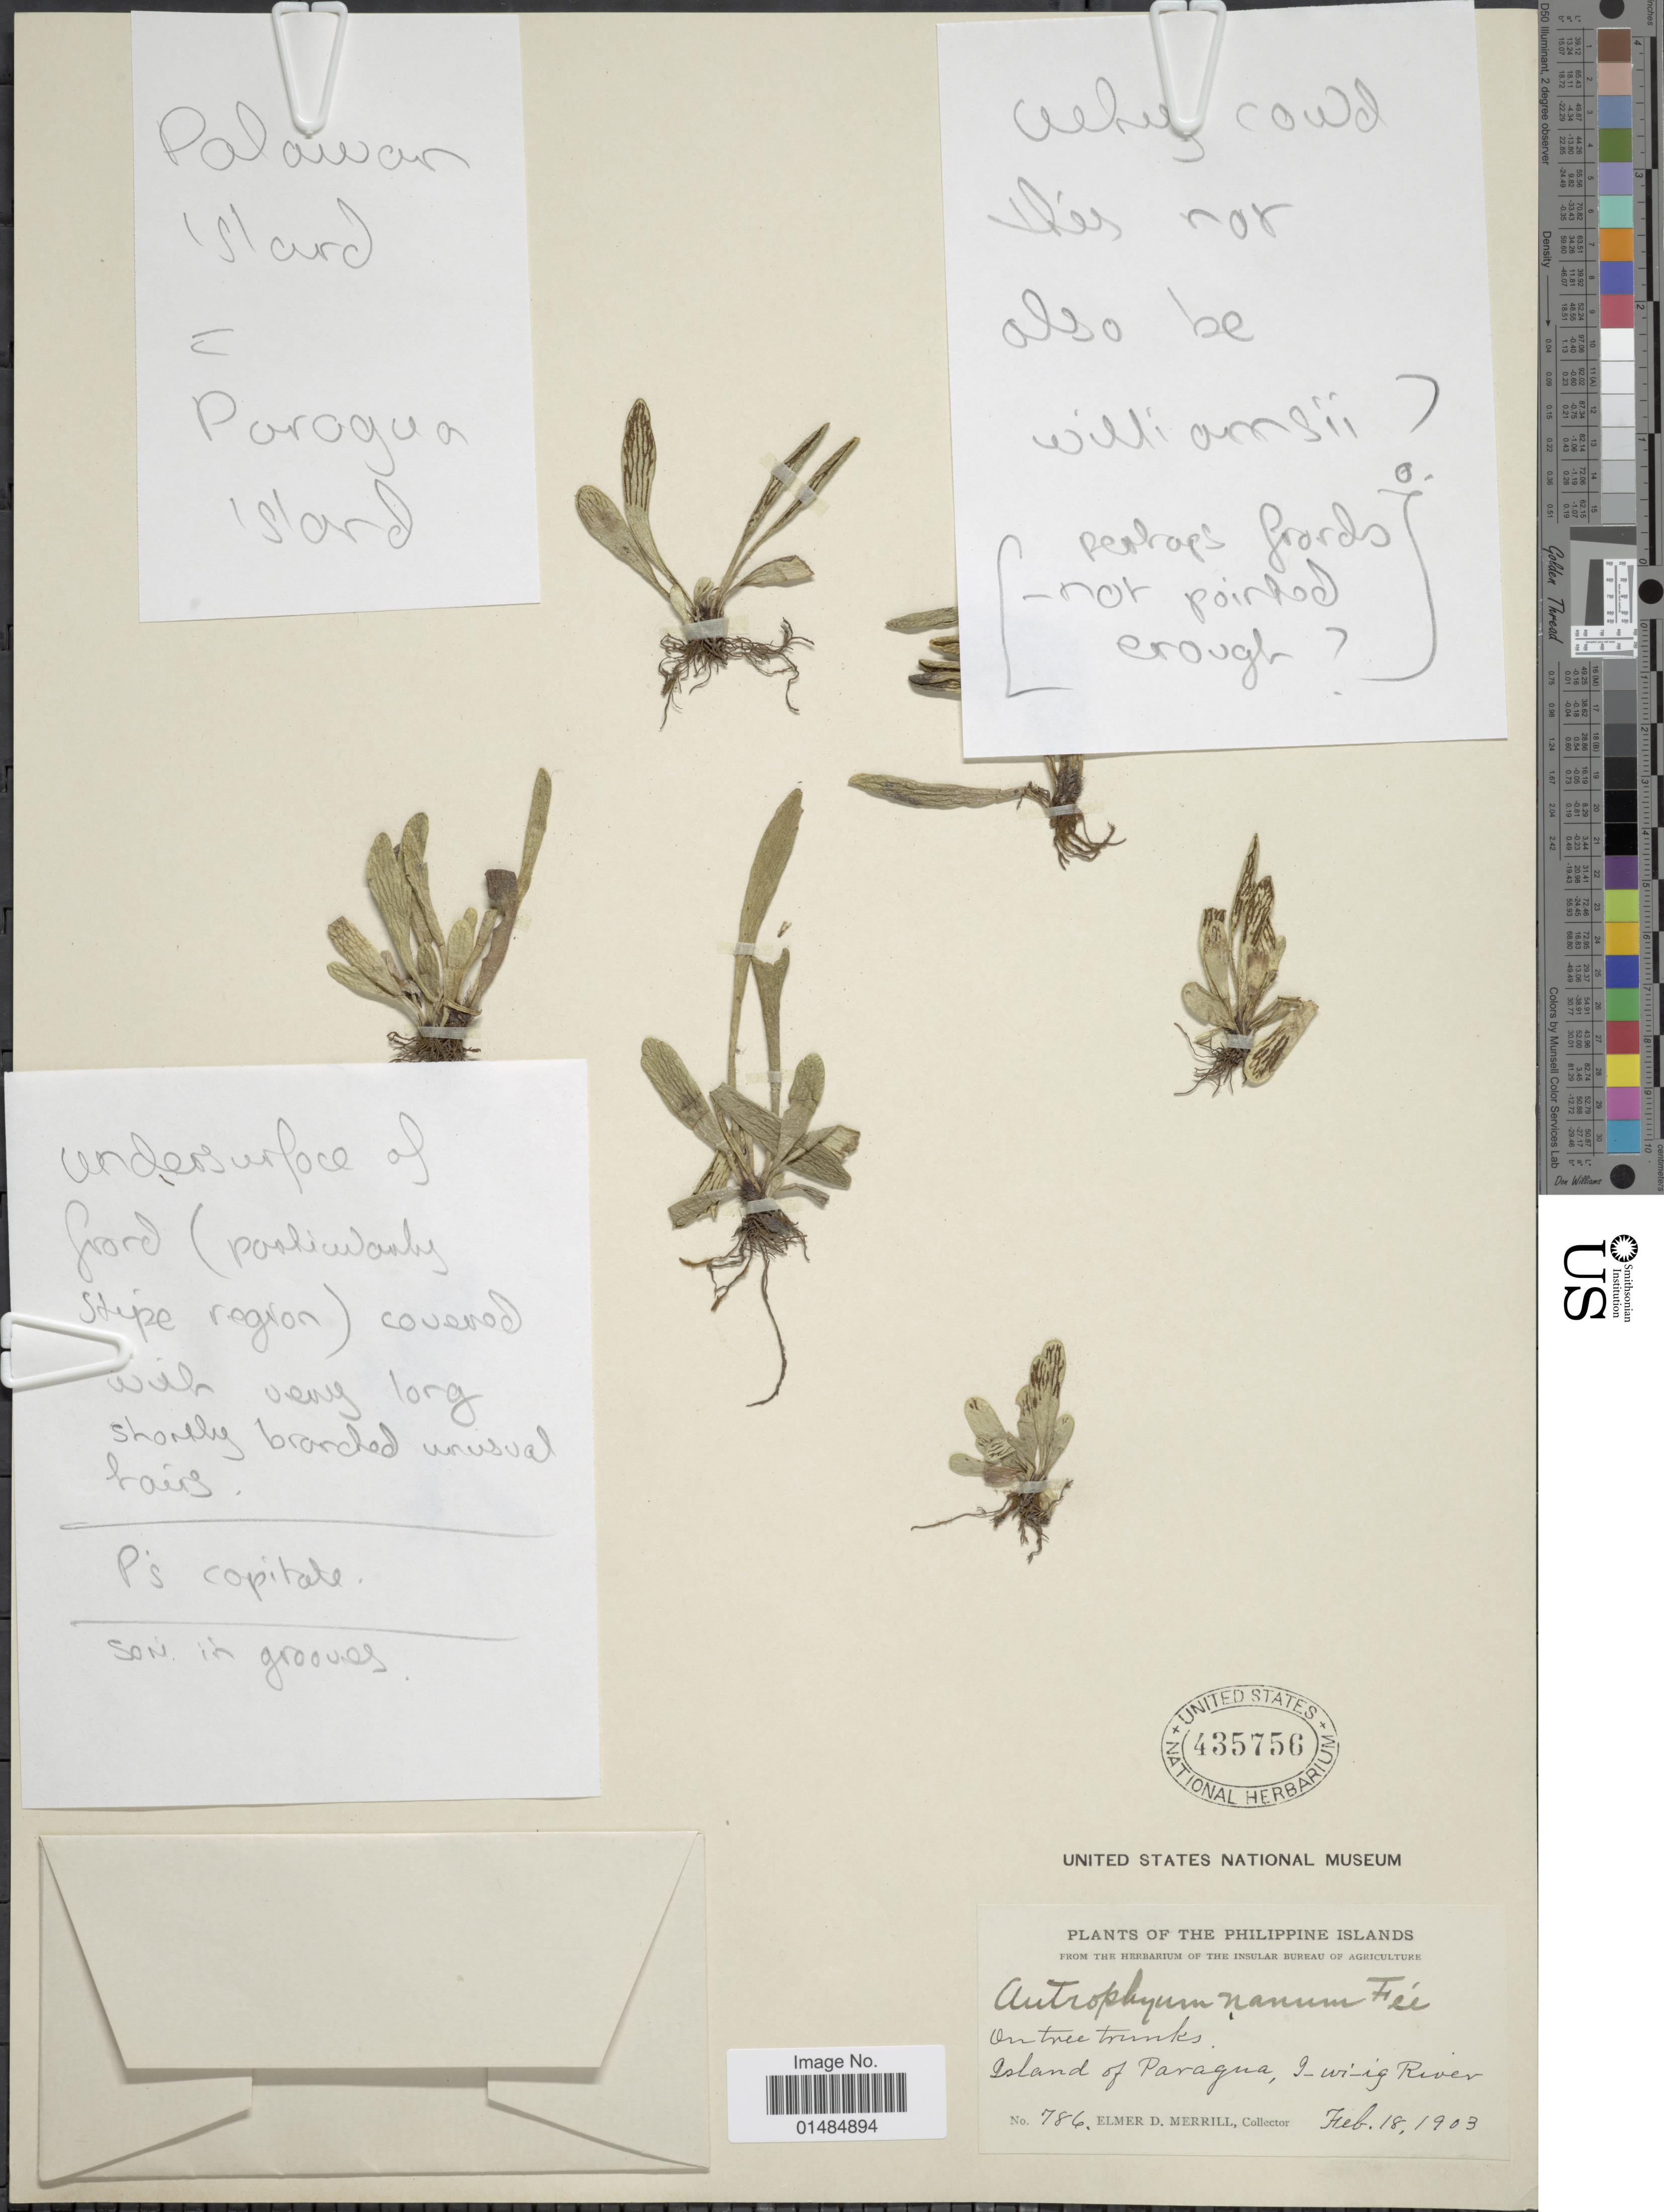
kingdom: Plantae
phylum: Tracheophyta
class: Polypodiopsida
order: Polypodiales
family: Pteridaceae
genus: Antrophyum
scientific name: Antrophyum nanum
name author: Fée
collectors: E. D. Merrill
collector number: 786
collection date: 1903-02-18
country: Philippines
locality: Island of Paragua, I-wi-ig River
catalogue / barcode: US 435756